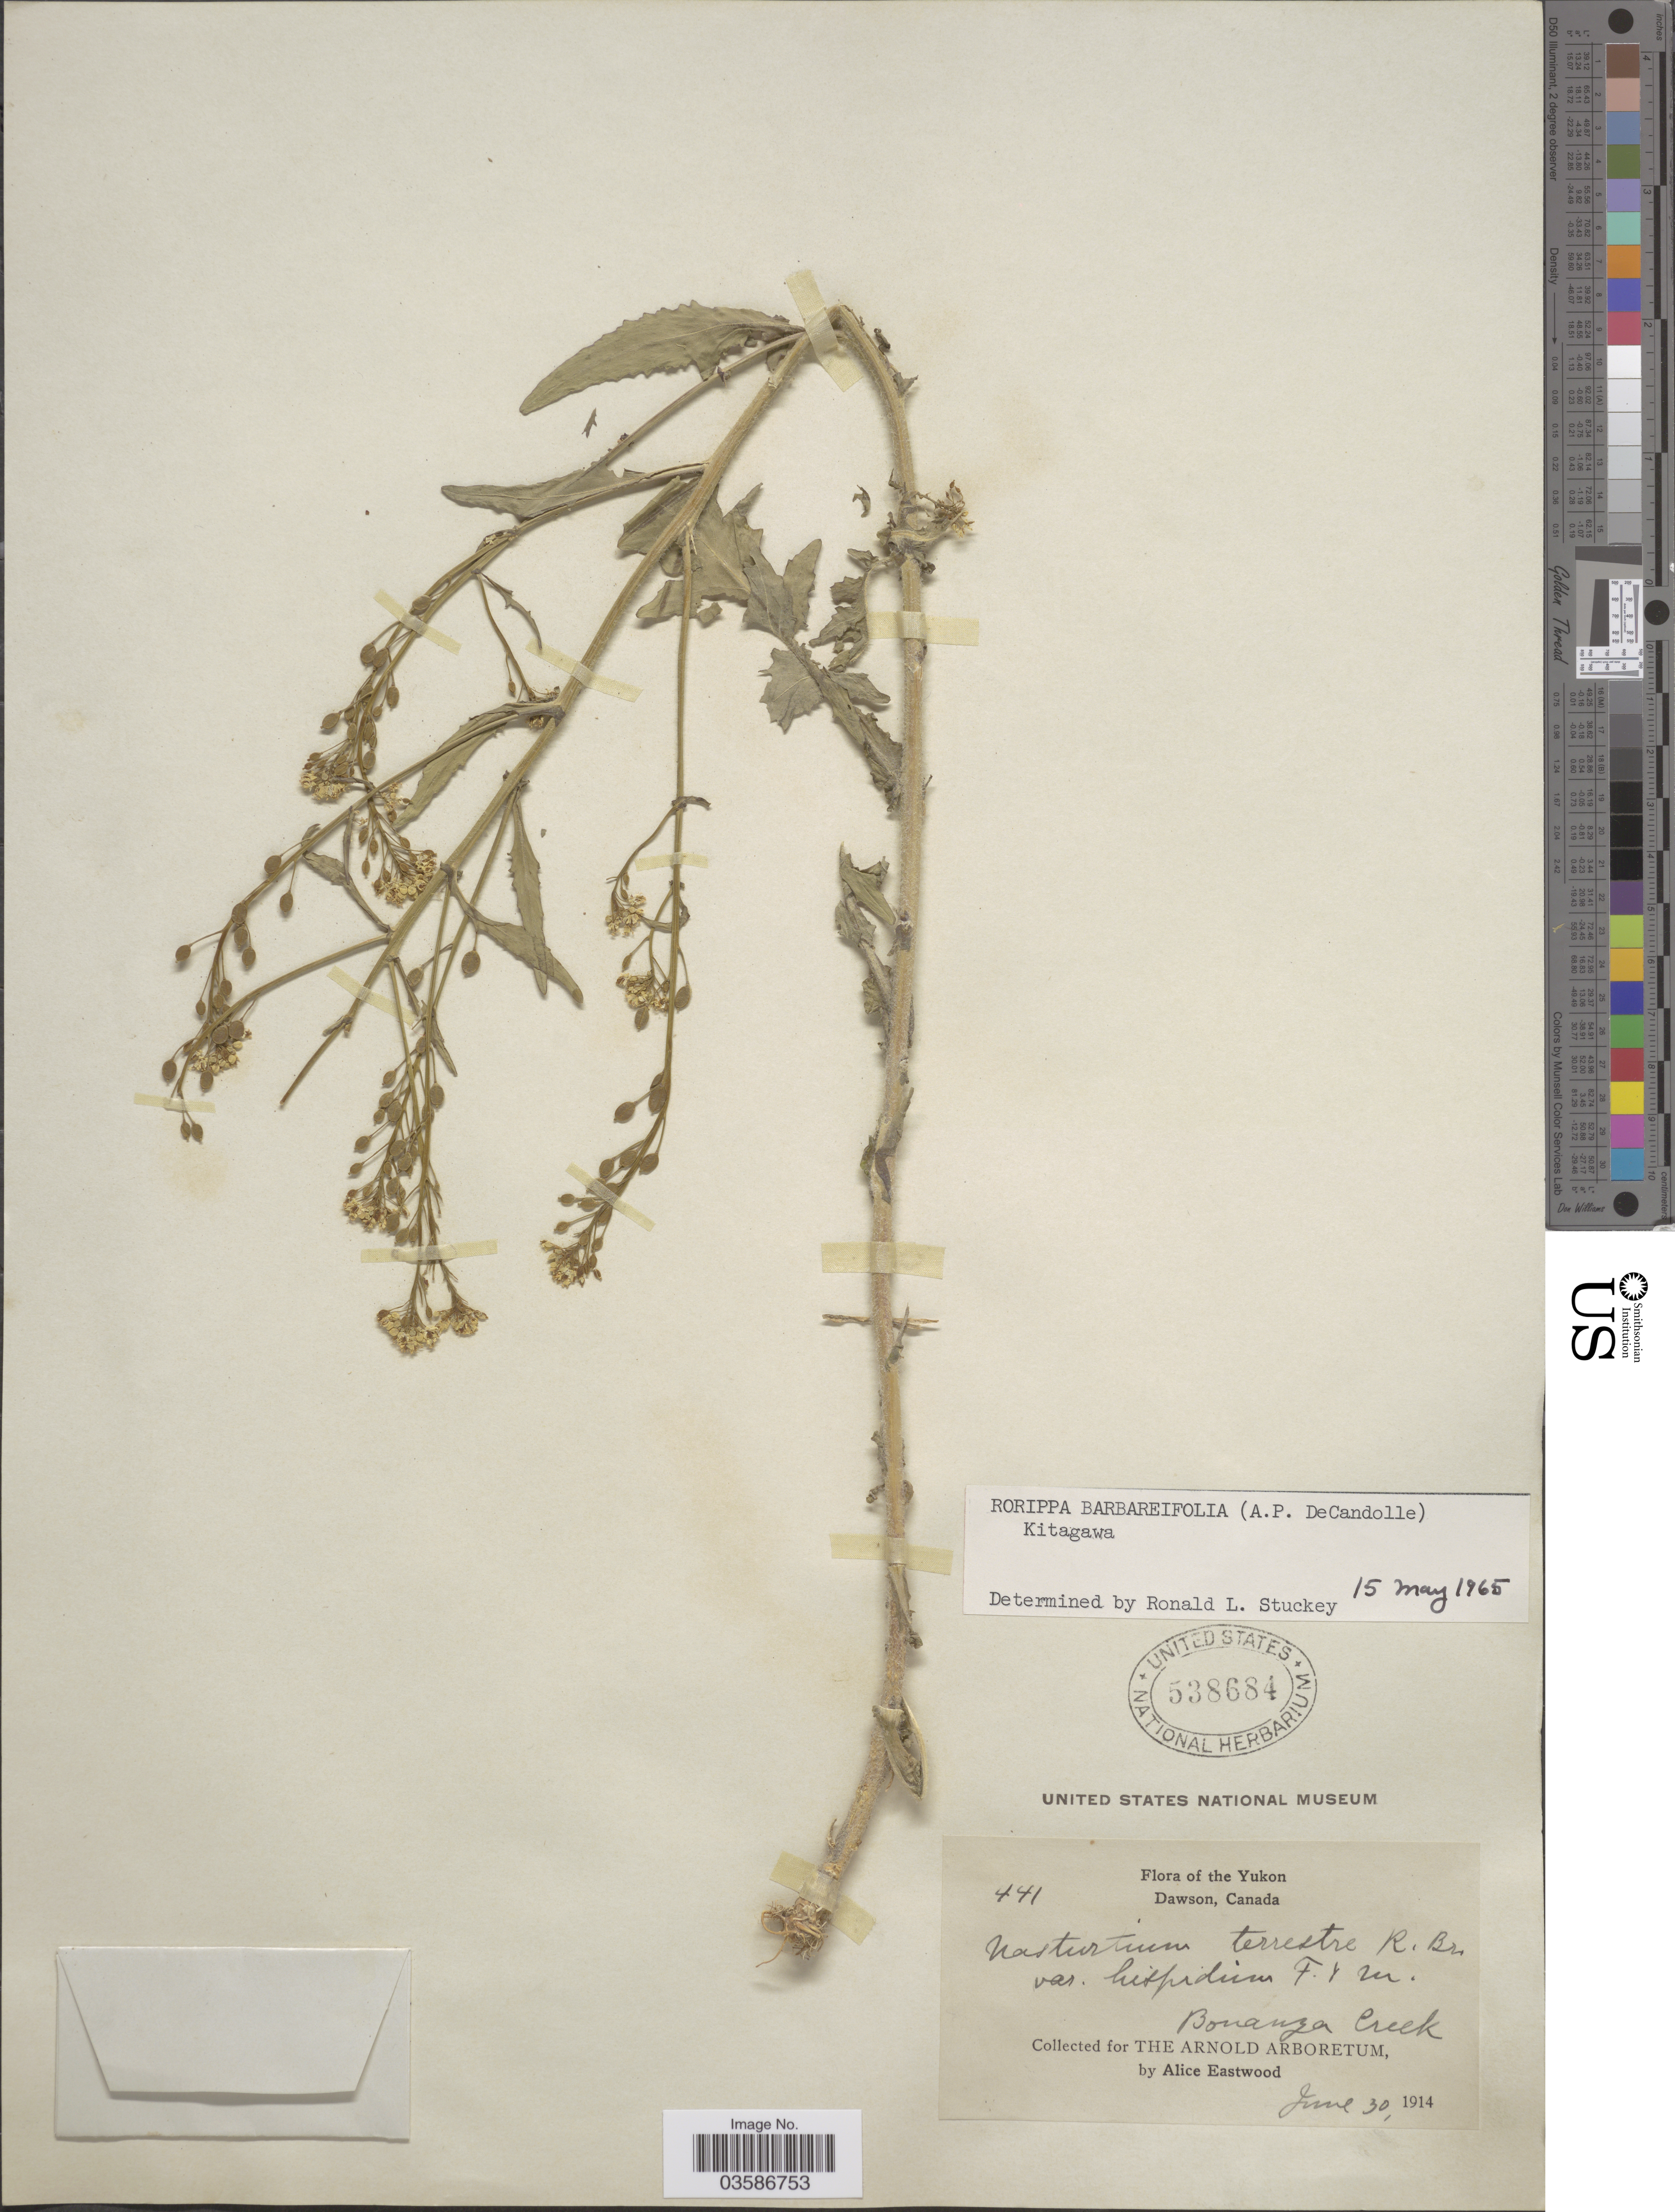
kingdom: Plantae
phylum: Tracheophyta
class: Magnoliopsida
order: Brassicales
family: Brassicaceae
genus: Rorippa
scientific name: Rorippa barbareifolia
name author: (DC.) Kitag.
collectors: A. Eastwood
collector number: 441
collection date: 1914-06-30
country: Canada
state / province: Yukon Territory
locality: The Yukon. Dawson. Bonanza Creek.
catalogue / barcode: US 538684